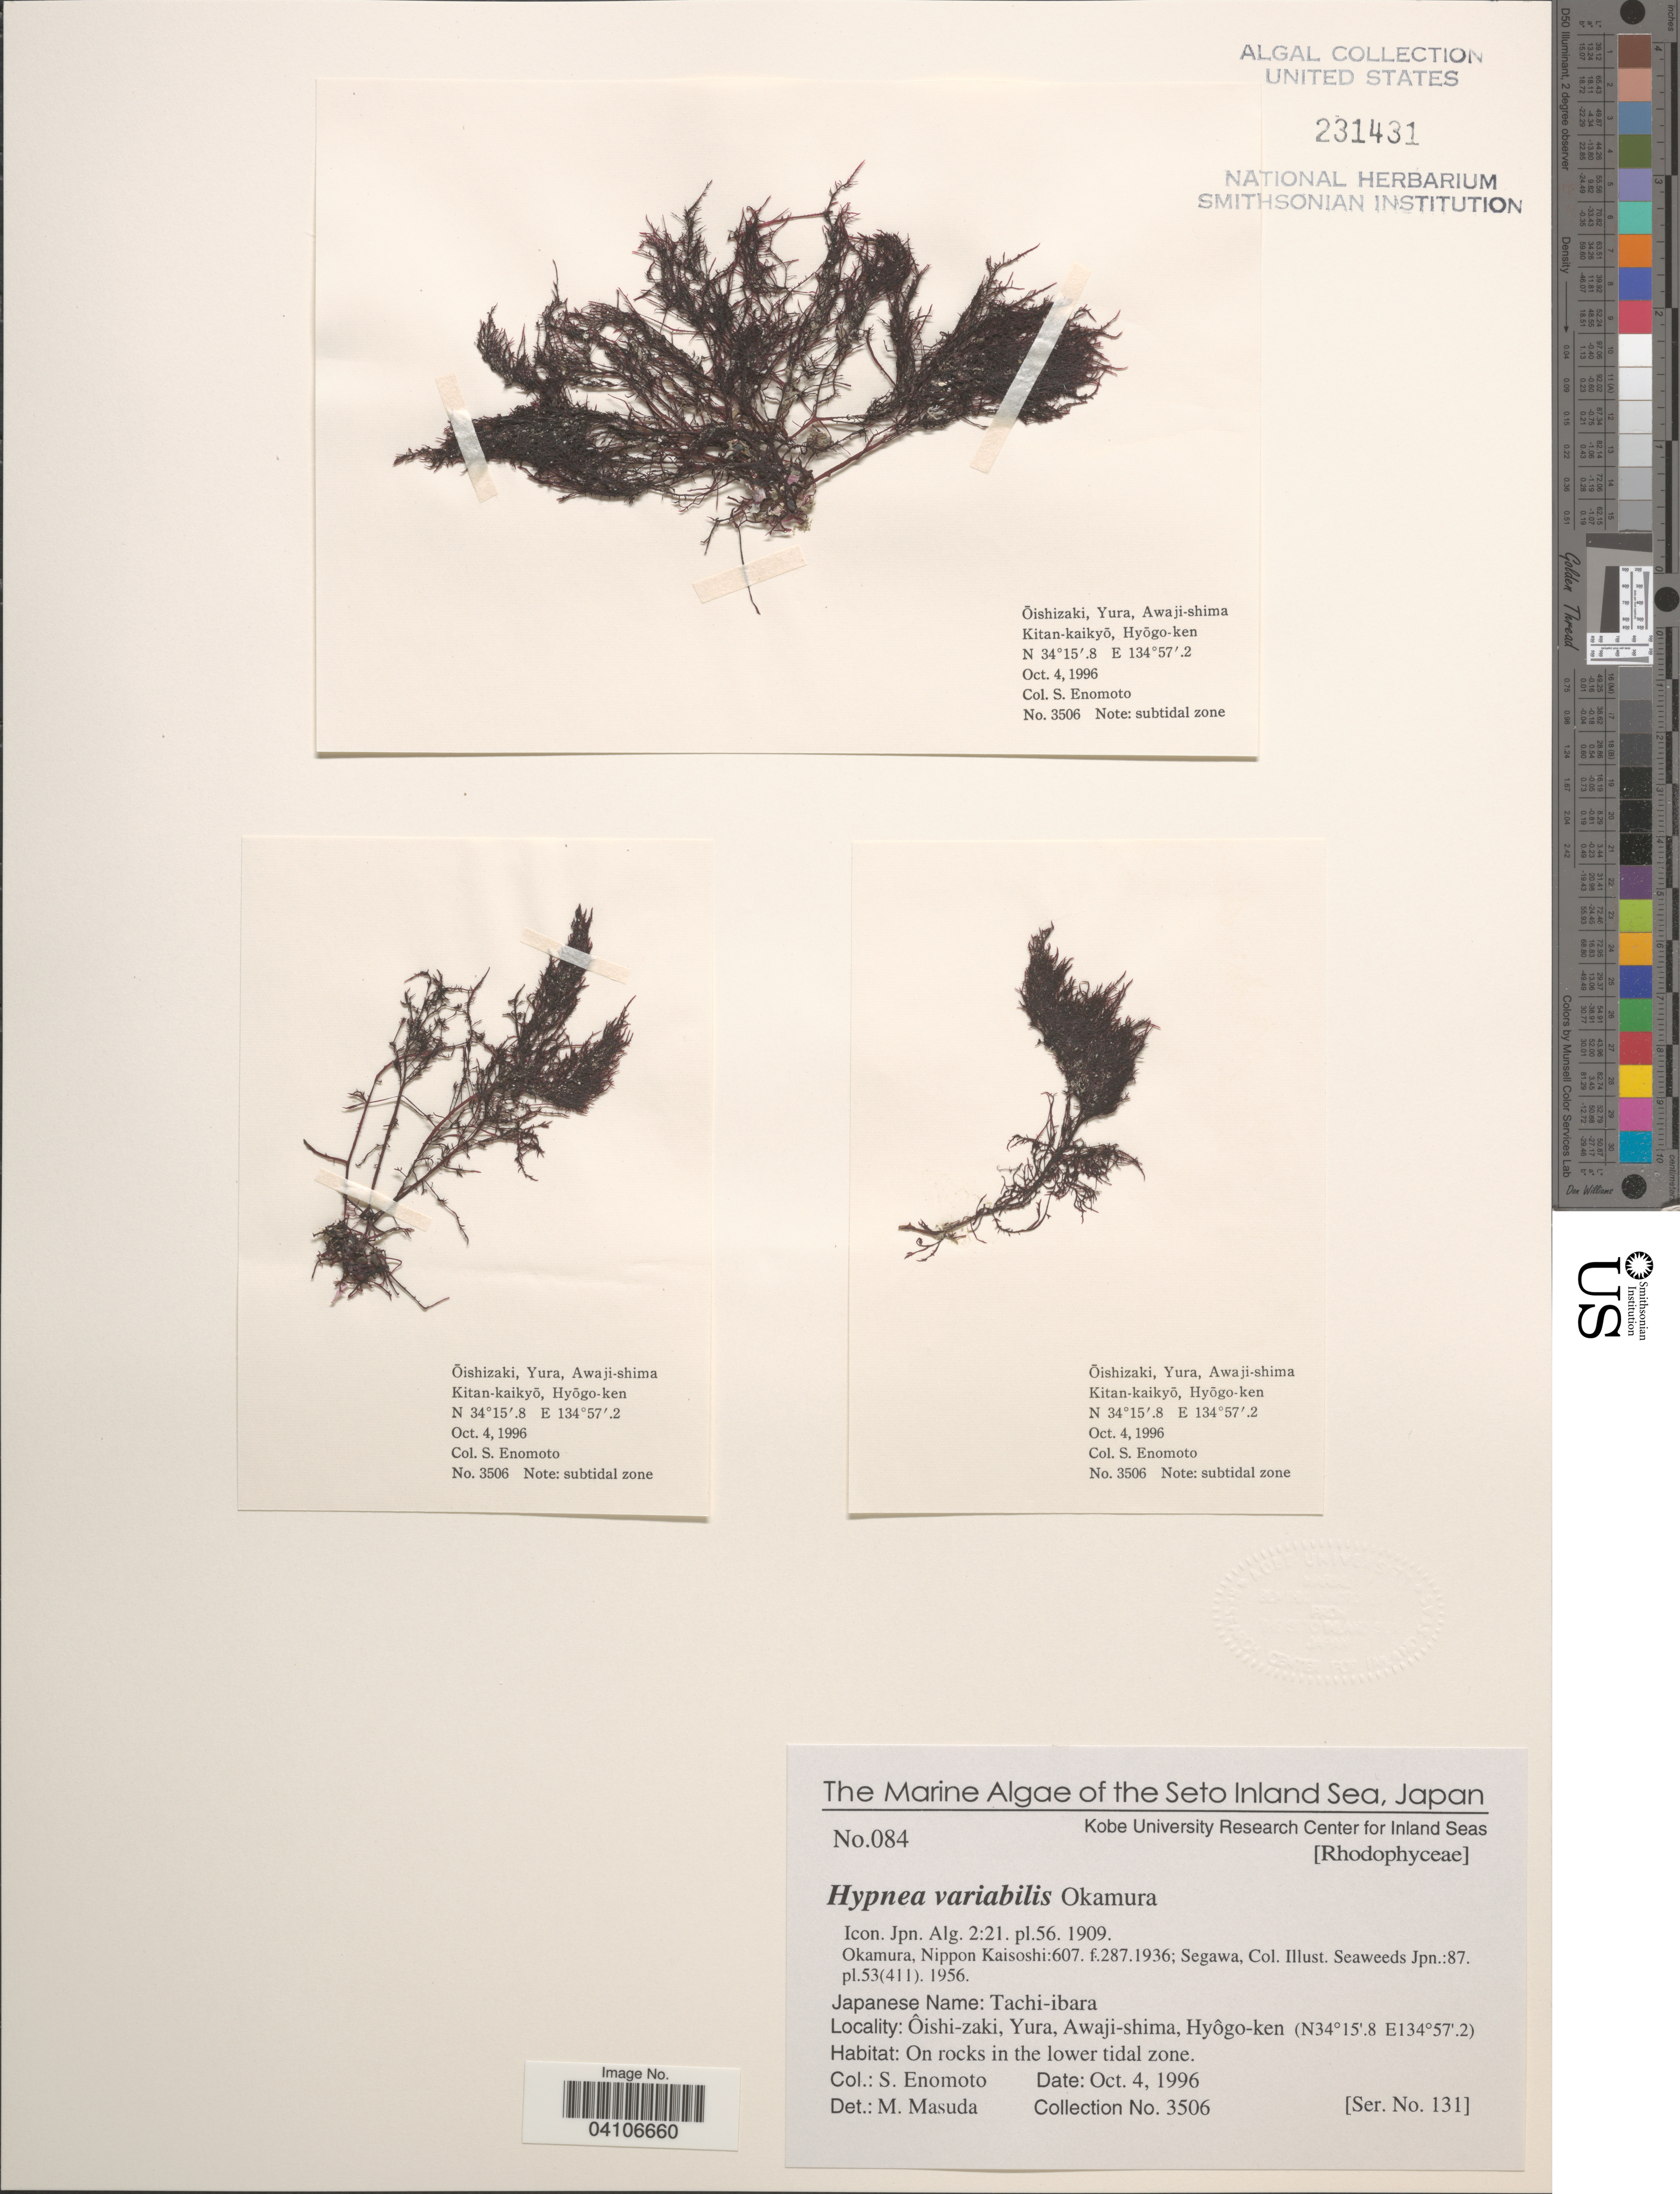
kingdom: Plantae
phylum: Rhodophyta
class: Florideophyceae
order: Gigartinales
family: Cystocloniaceae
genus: Hypnea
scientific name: Hypnea variabilis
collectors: S. Enomoto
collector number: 3506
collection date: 1996-10-04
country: Japan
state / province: Hyogo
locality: The Seto Inland Sea. Ôishi-zaki, Yura, Awaji-shima, Hyôgo-ken.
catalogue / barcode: US 231431